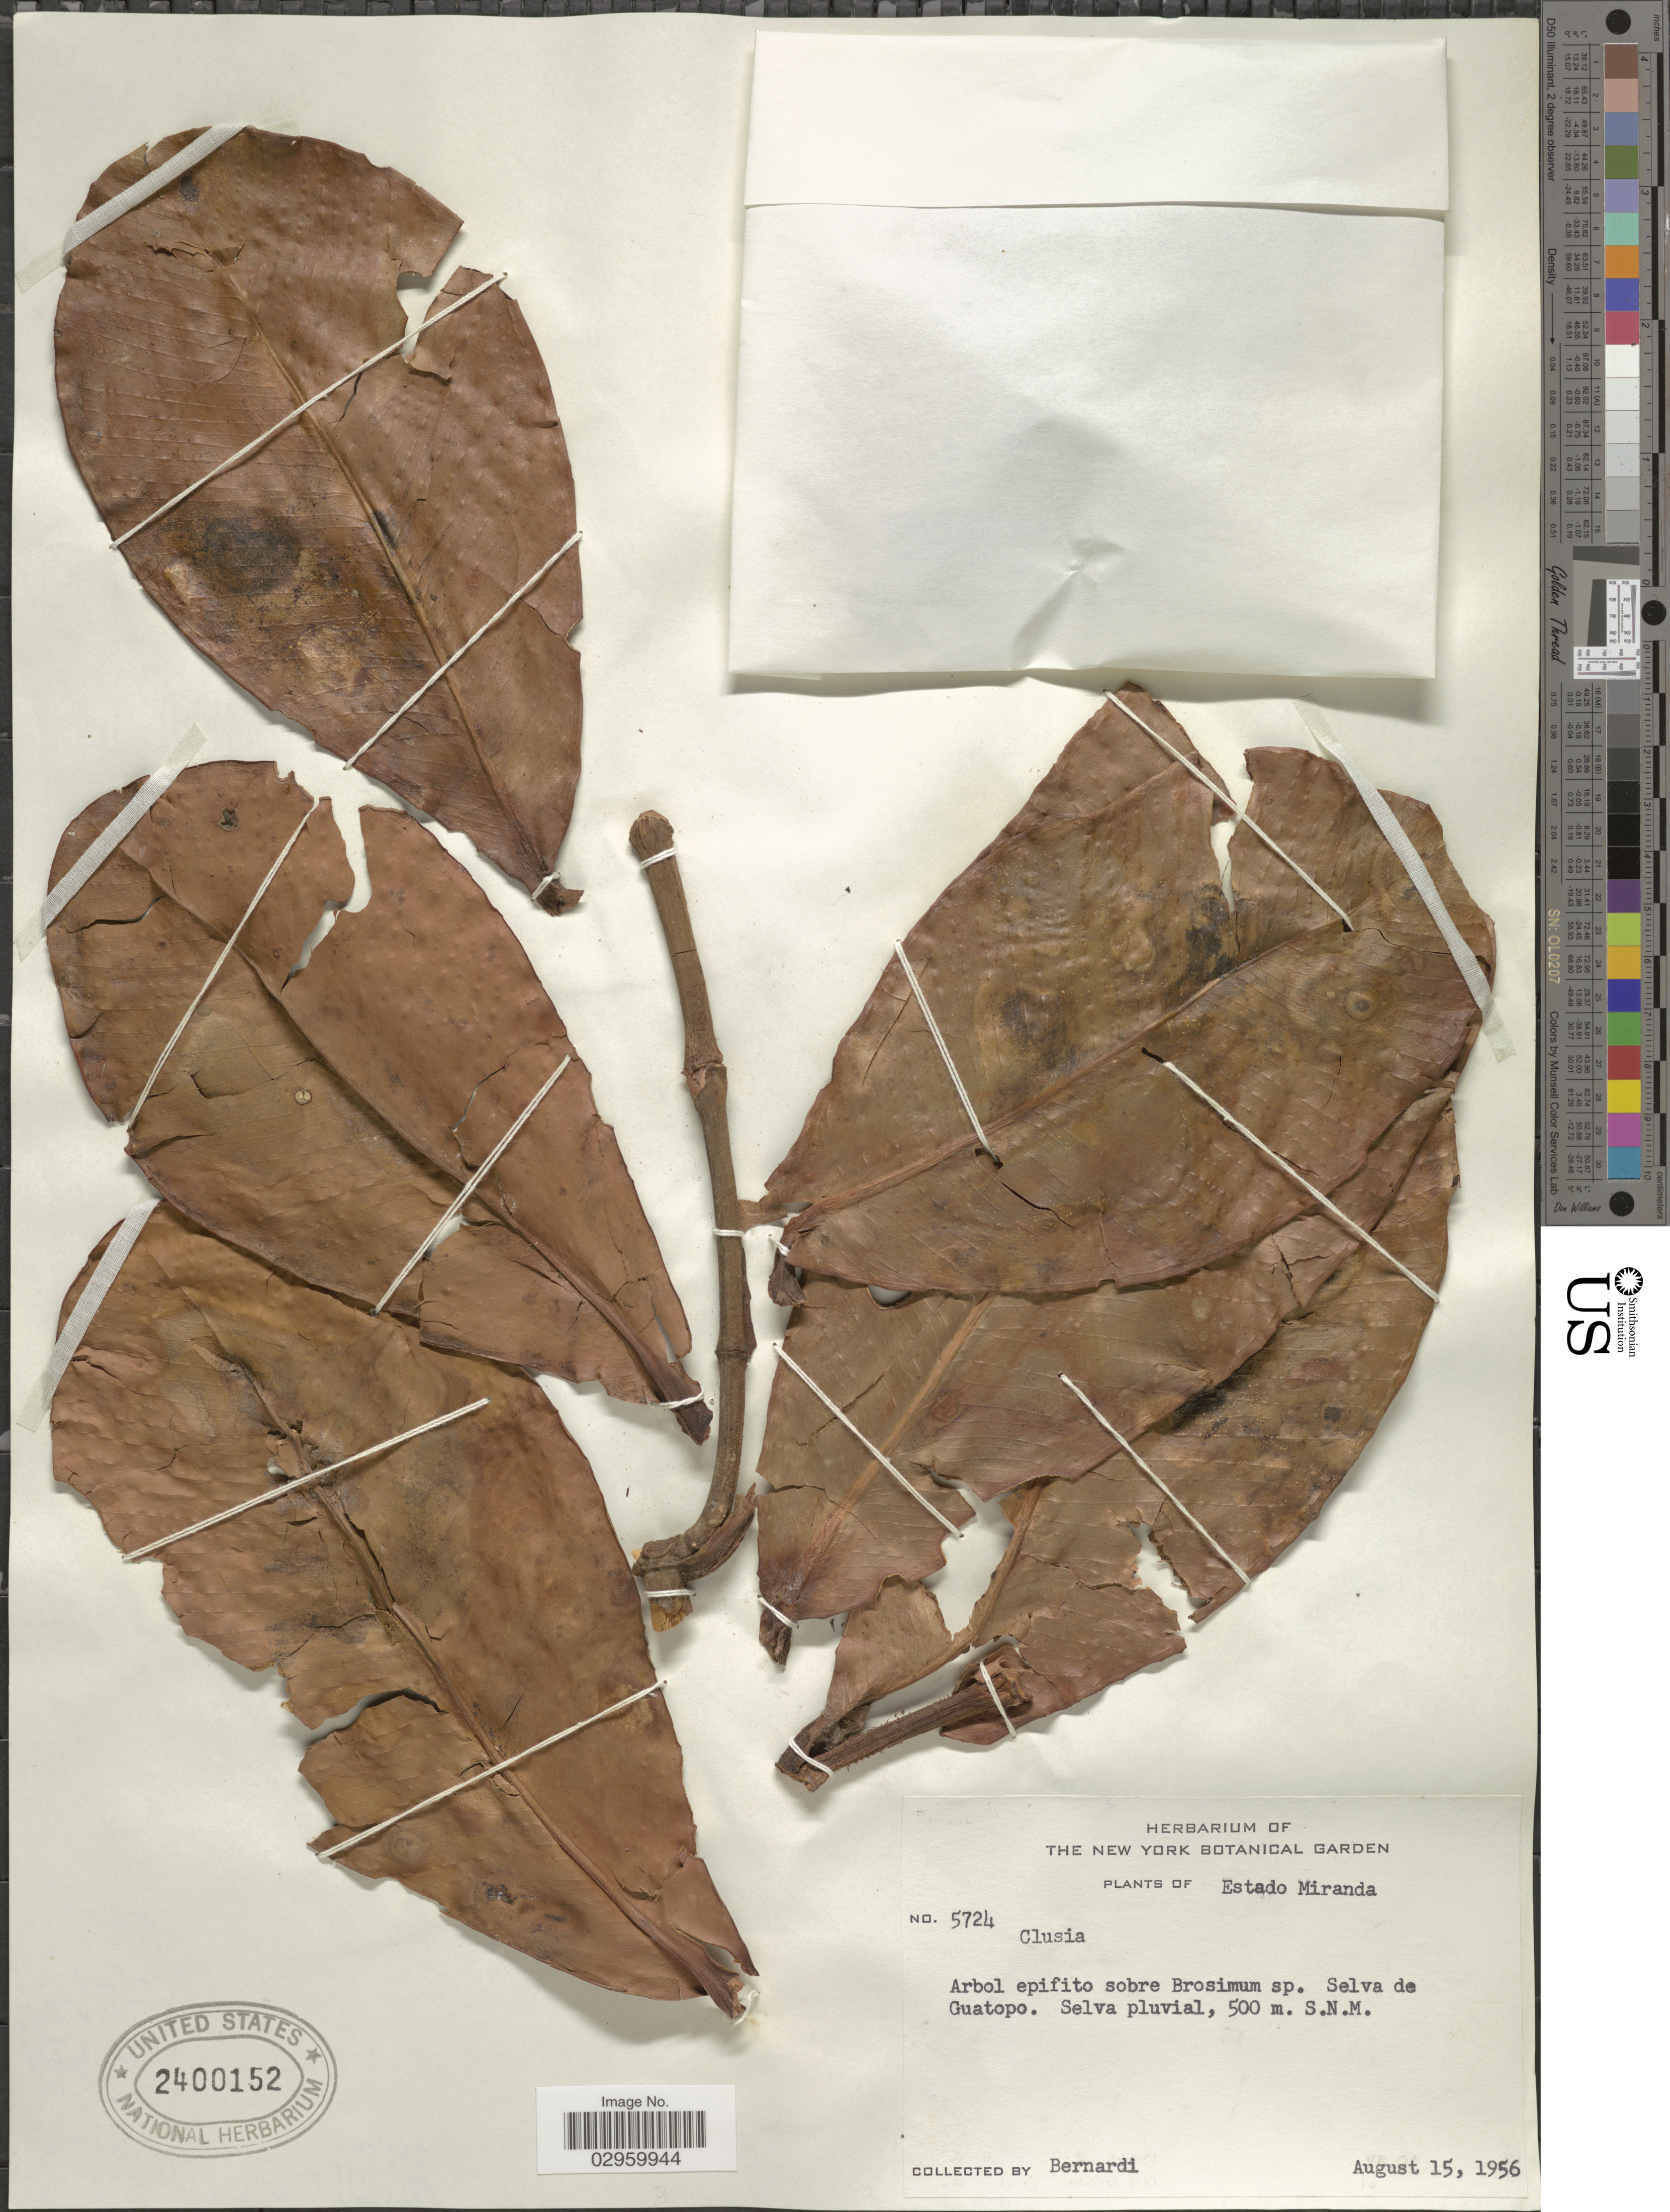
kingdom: Plantae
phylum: Tracheophyta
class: Magnoliopsida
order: Malpighiales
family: Clusiaceae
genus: Clusia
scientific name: Clusia sp.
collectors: Bernardi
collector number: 5724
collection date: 1956-08-15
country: Venezuela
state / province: Miranda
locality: Selva de Guatopo.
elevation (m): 500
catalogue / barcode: US 2400152